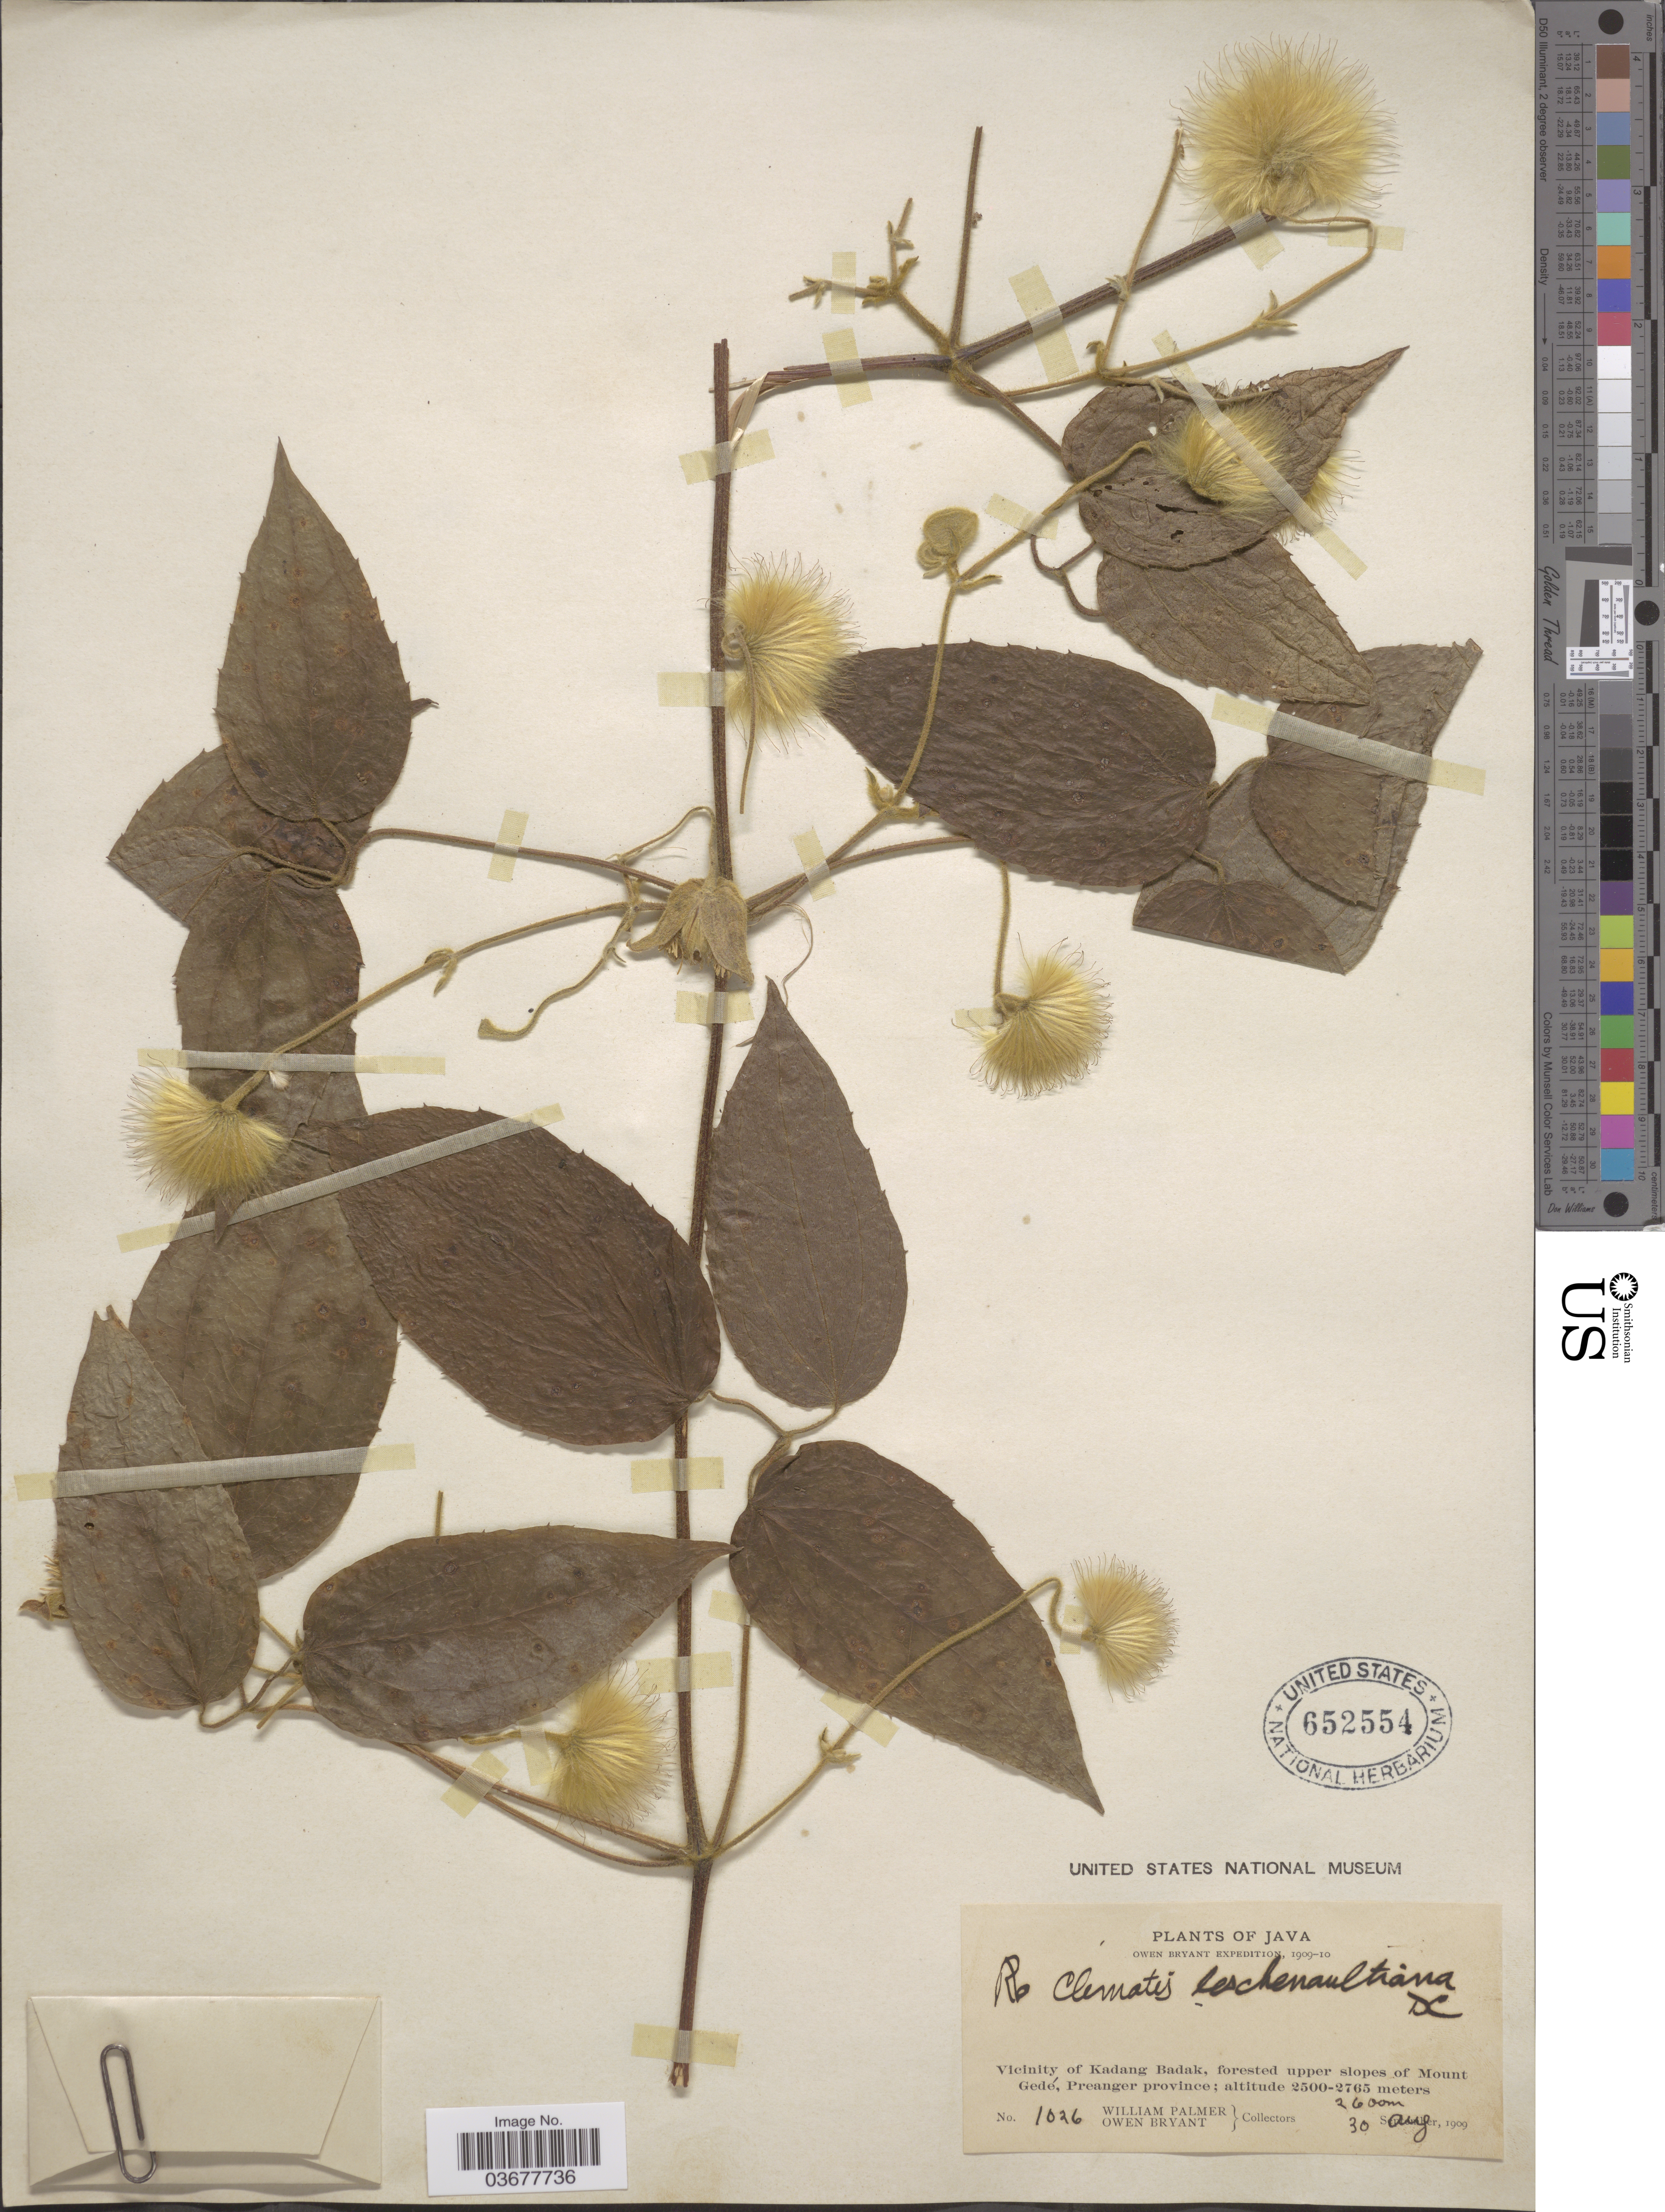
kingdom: Plantae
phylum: Tracheophyta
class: Magnoliopsida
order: Ranunculales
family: Ranunculaceae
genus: Clematis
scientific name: Clematis leschenaultiana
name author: DC.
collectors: W. Palmer & O. Bryant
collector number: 1026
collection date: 1909-08-30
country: Indonesia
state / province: Java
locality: Vicinity of Kadang Badak, forested upper slopes of Mount Gedé, Preanger province.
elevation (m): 2500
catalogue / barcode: US 652554